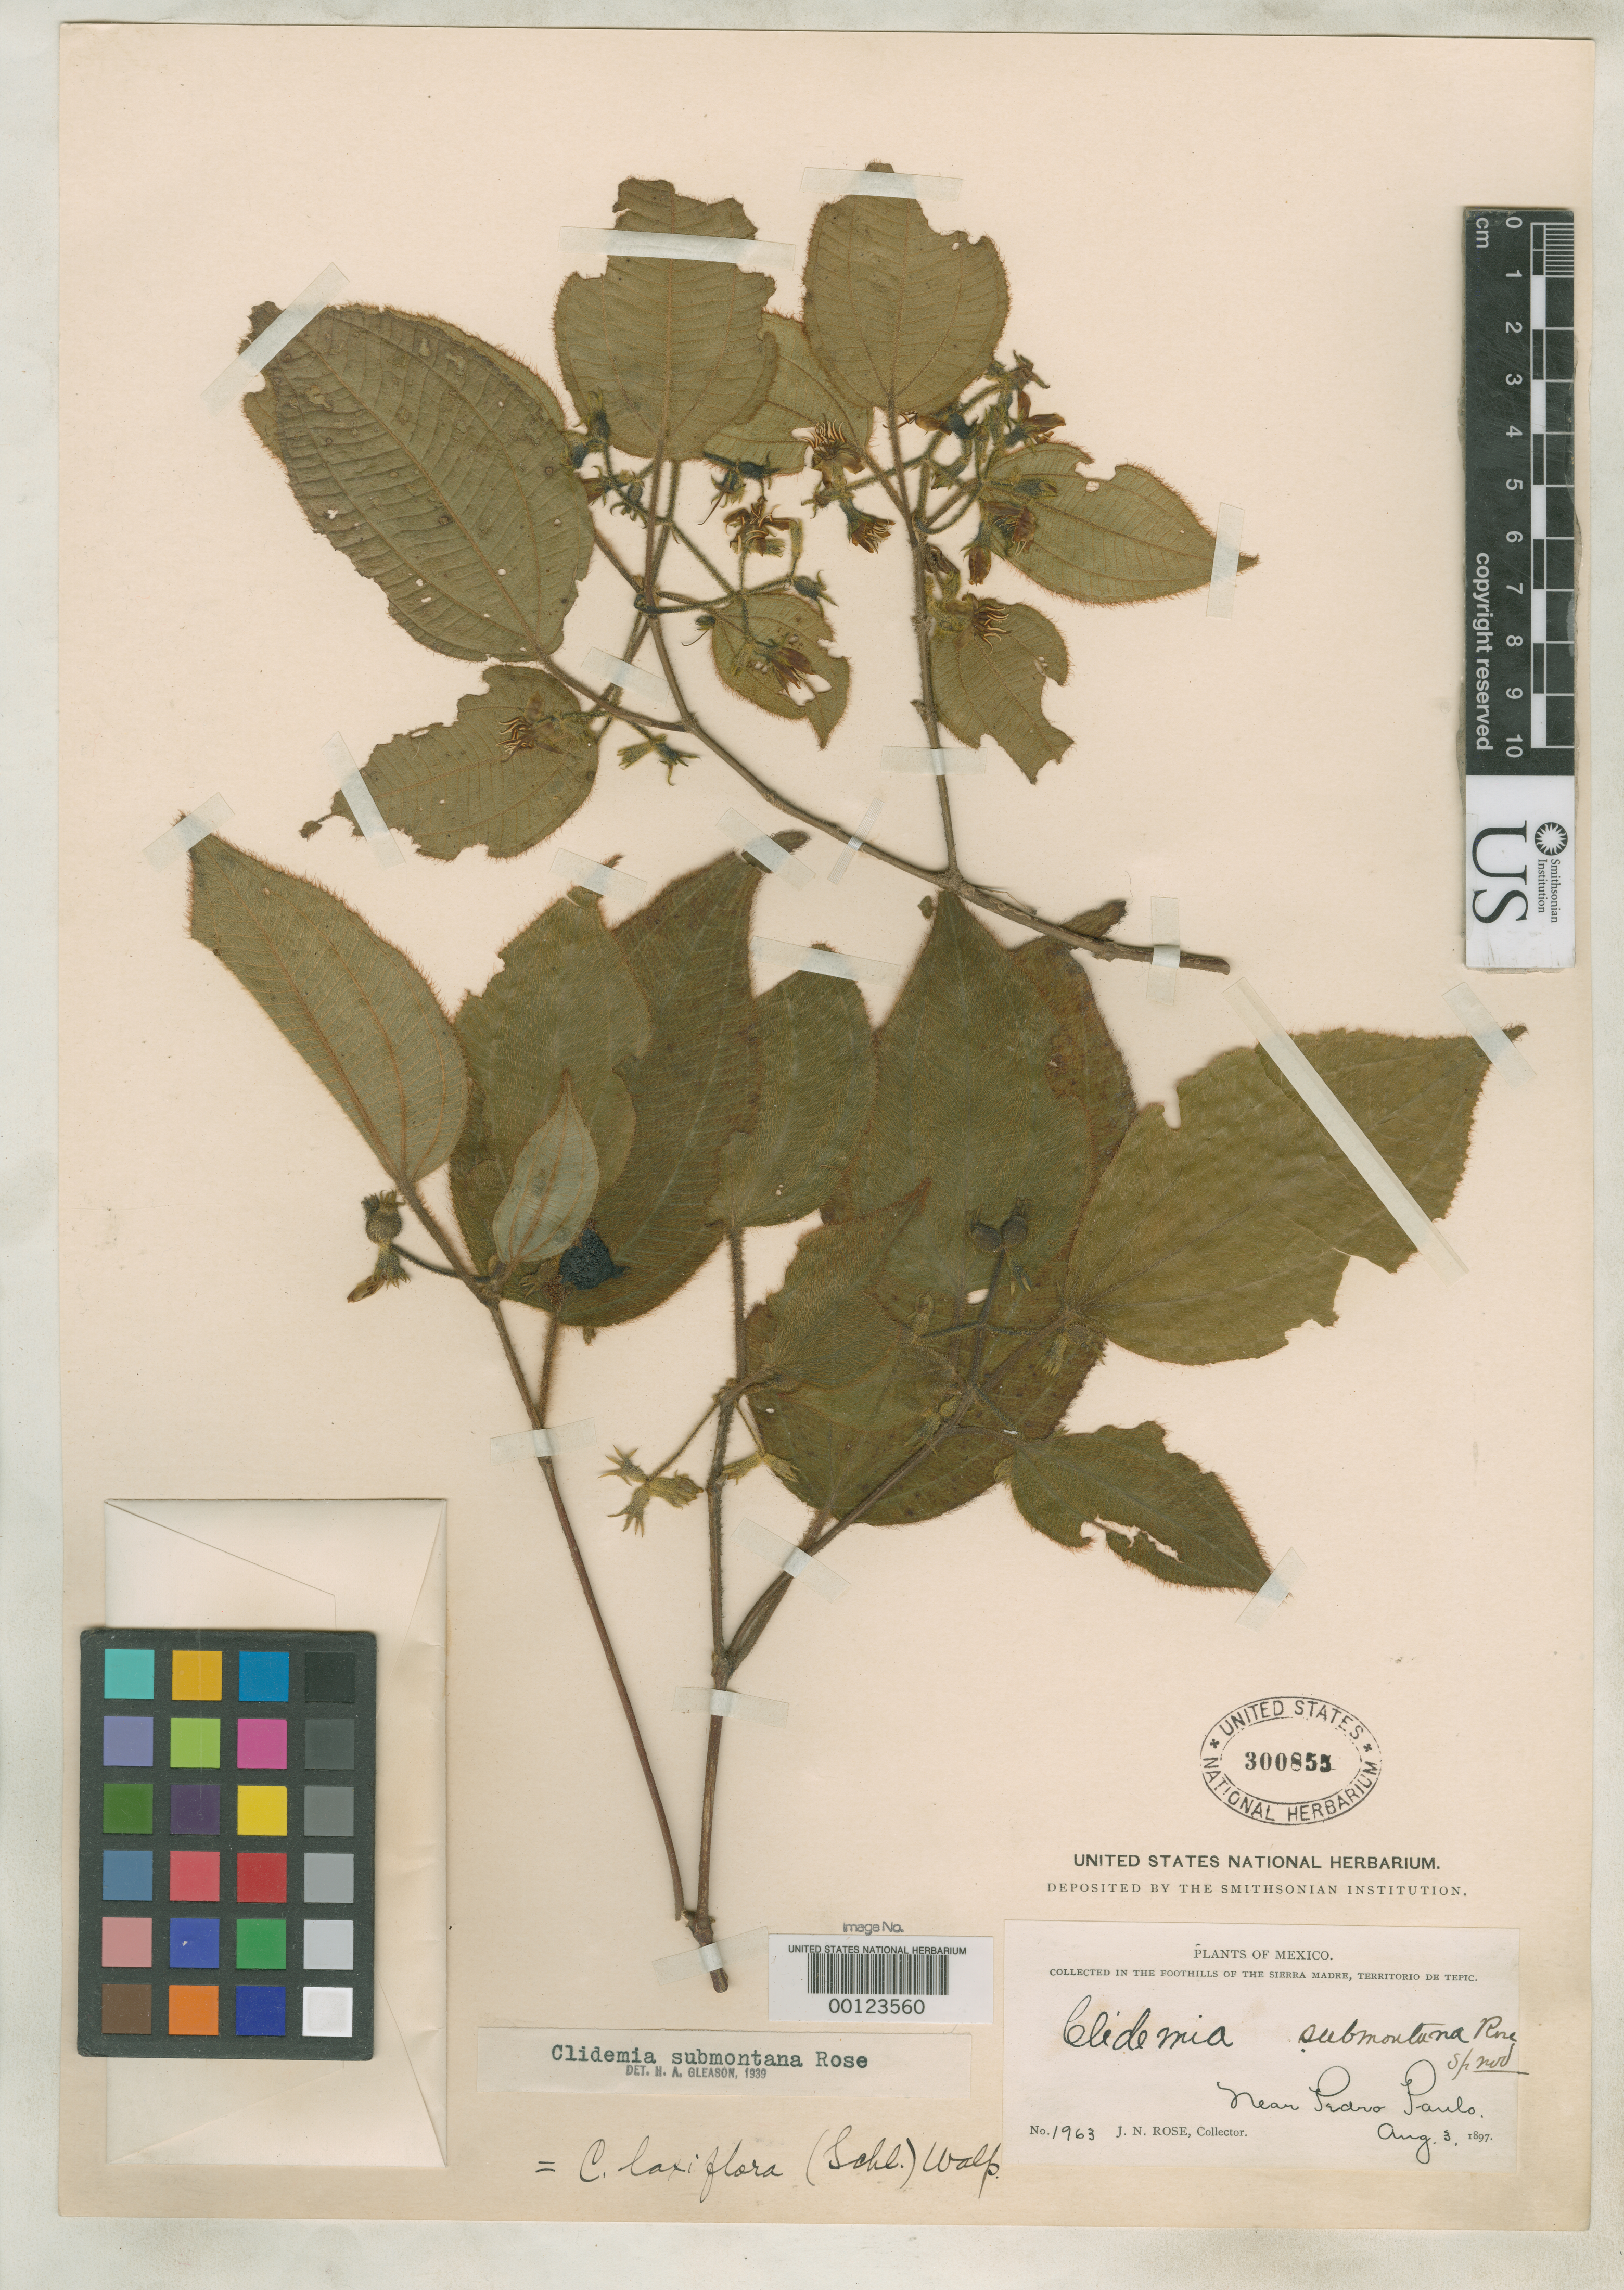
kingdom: Plantae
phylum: Tracheophyta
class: Magnoliopsida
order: Myrtales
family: Melastomataceae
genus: Clidemia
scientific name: Clidemia submontana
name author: Rose ex Gleason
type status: Isotype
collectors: J. N. Rose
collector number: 1963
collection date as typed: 03 Aug 1897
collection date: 1897-08-03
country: Mexico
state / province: Nayarit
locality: Tepic, Pedro Paulo.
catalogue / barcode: US 300855